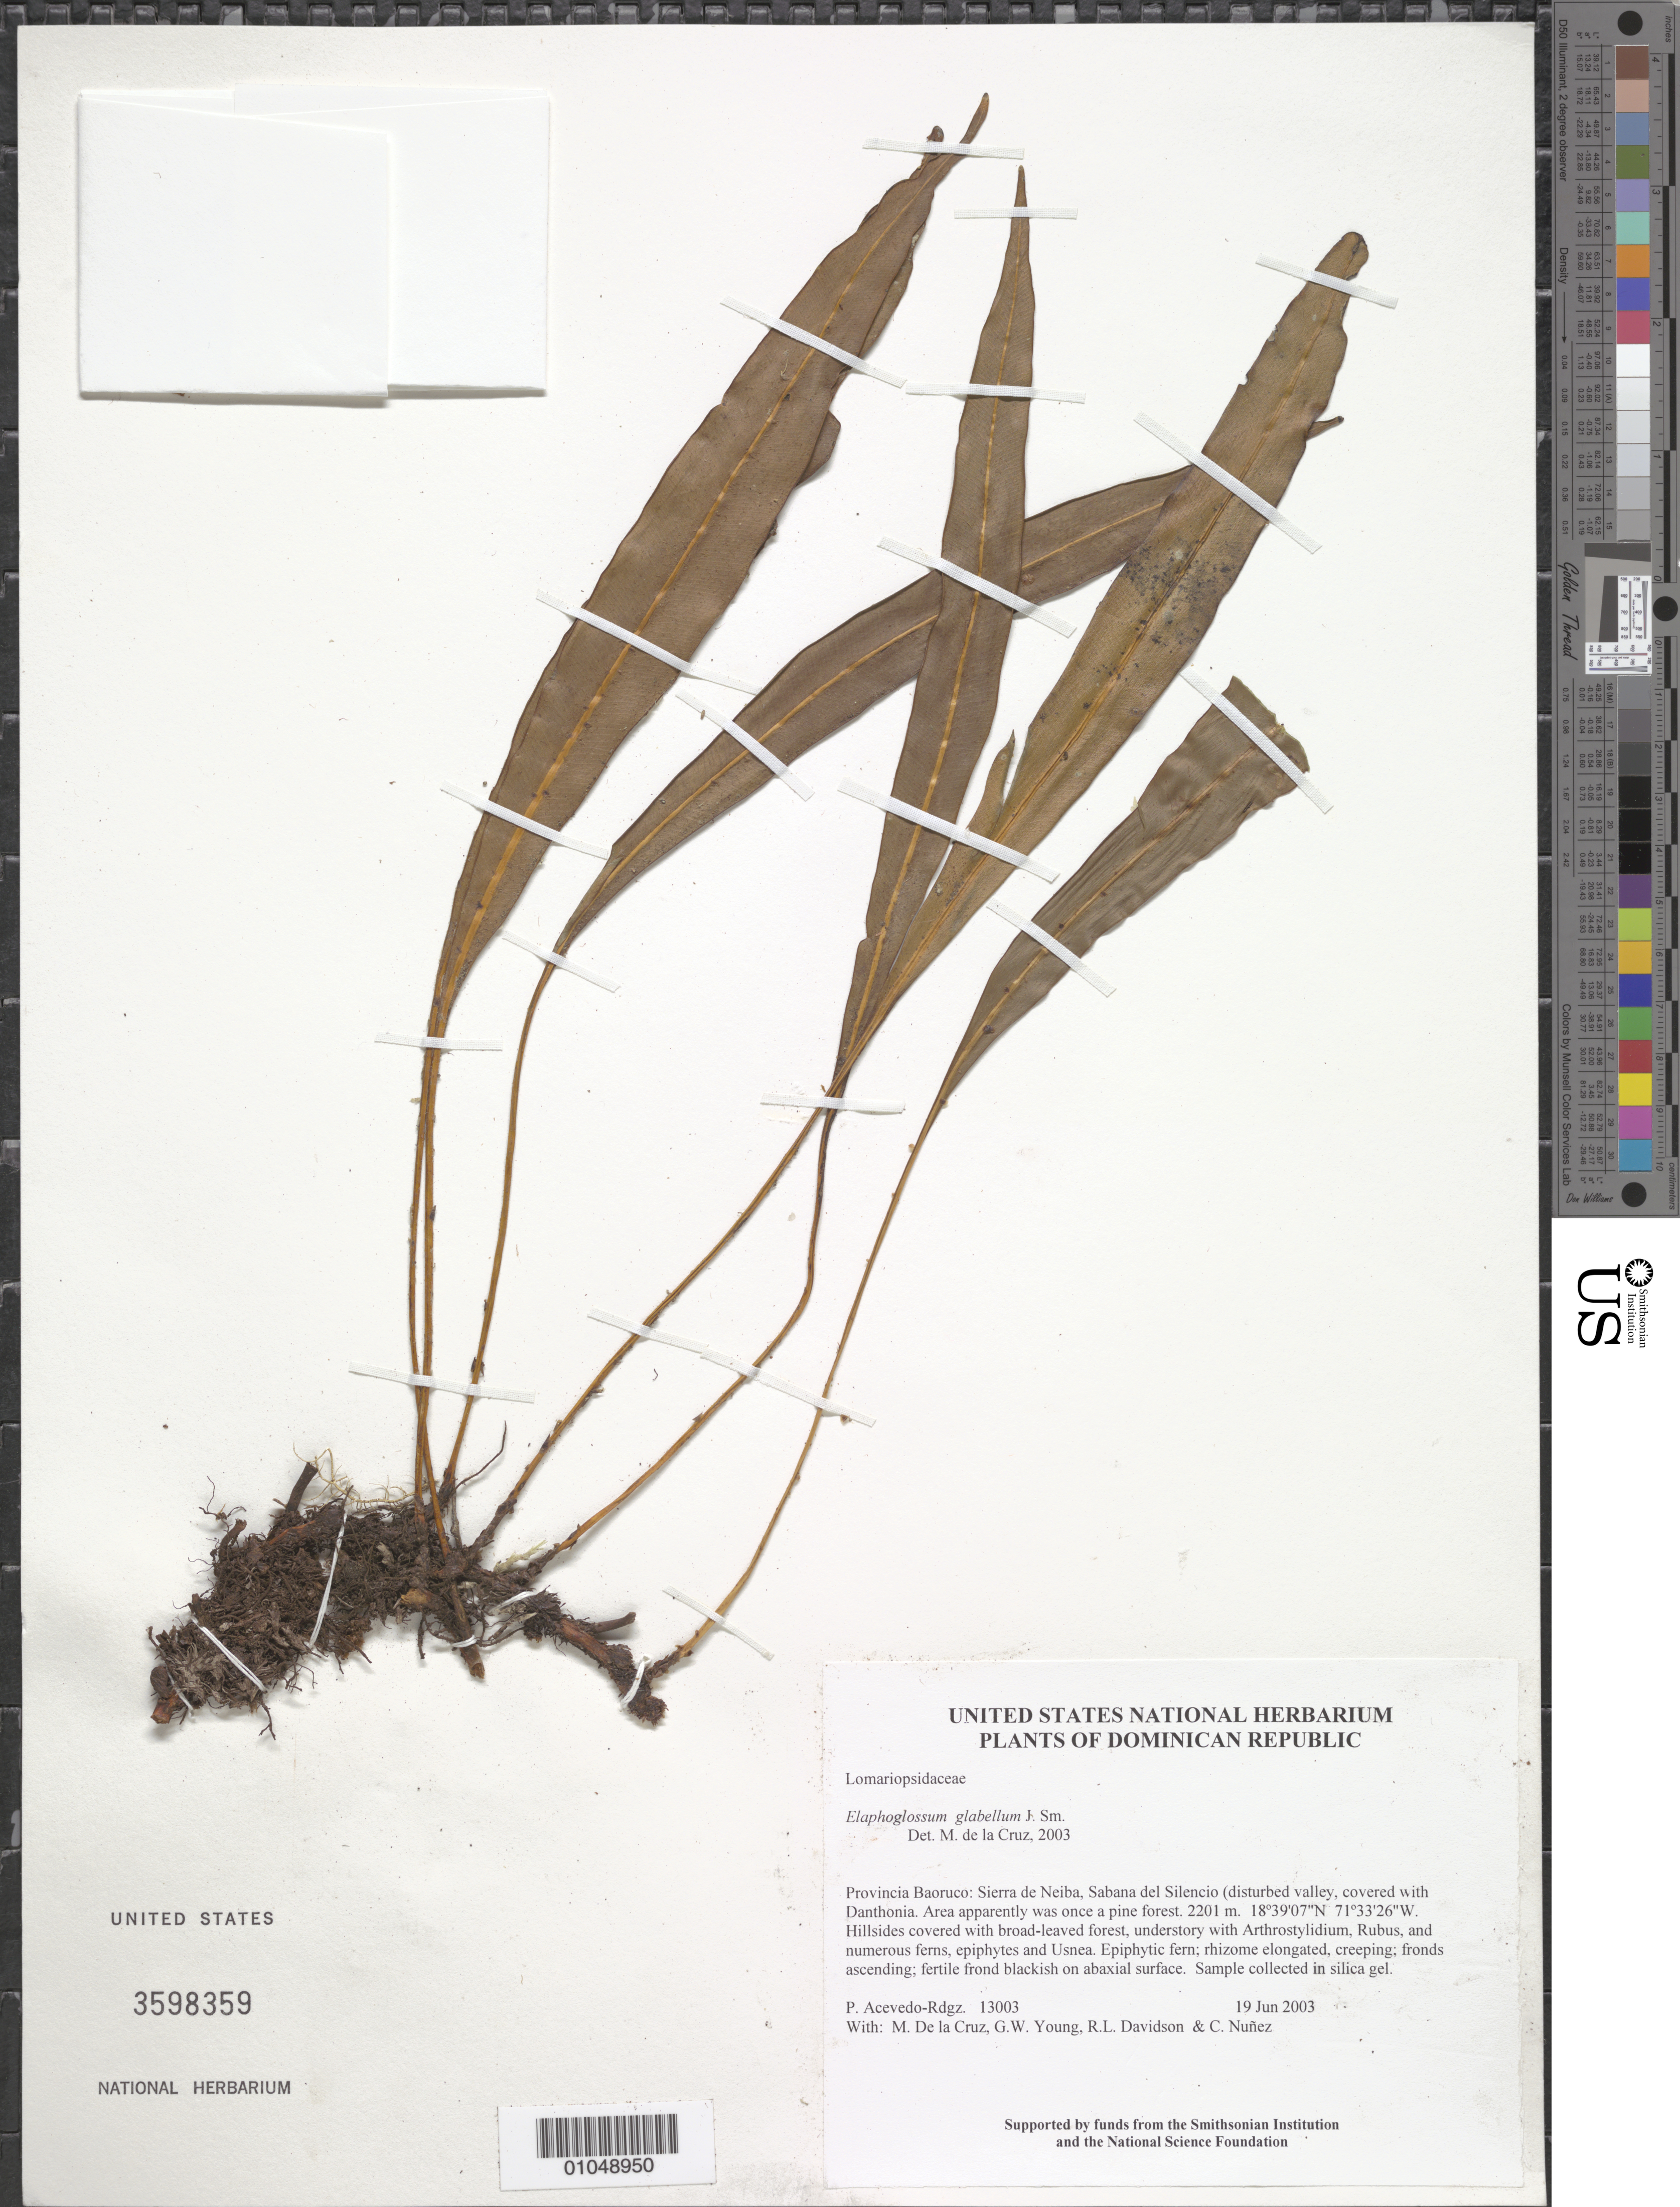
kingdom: Plantae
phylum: Tracheophyta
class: Polypodiopsida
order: Polypodiales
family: Dryopteridaceae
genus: Elaphoglossum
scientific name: Elaphoglossum glabellum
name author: J. Sm.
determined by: de la Cruz, M.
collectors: P. Acevedo-Rodr., M. de la Cruz, J. Rawlins, G. Young, R. Davidson & C. Nunez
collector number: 13003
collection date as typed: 19 Jun 2003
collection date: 2003-06-19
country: Dominican Republic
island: Hispaniola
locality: Provincia Baoruco: Sierra de Neiba, Sabana del Silencio (disturbed valley, covered with Danthonia. Area apparently was once a pine forest.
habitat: Hillsides covered with broad-leaved forest, understory with Arthrostylidium, Rubus, and numerous ferns, epiphytes and Usnea.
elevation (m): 2201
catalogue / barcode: US 3598359